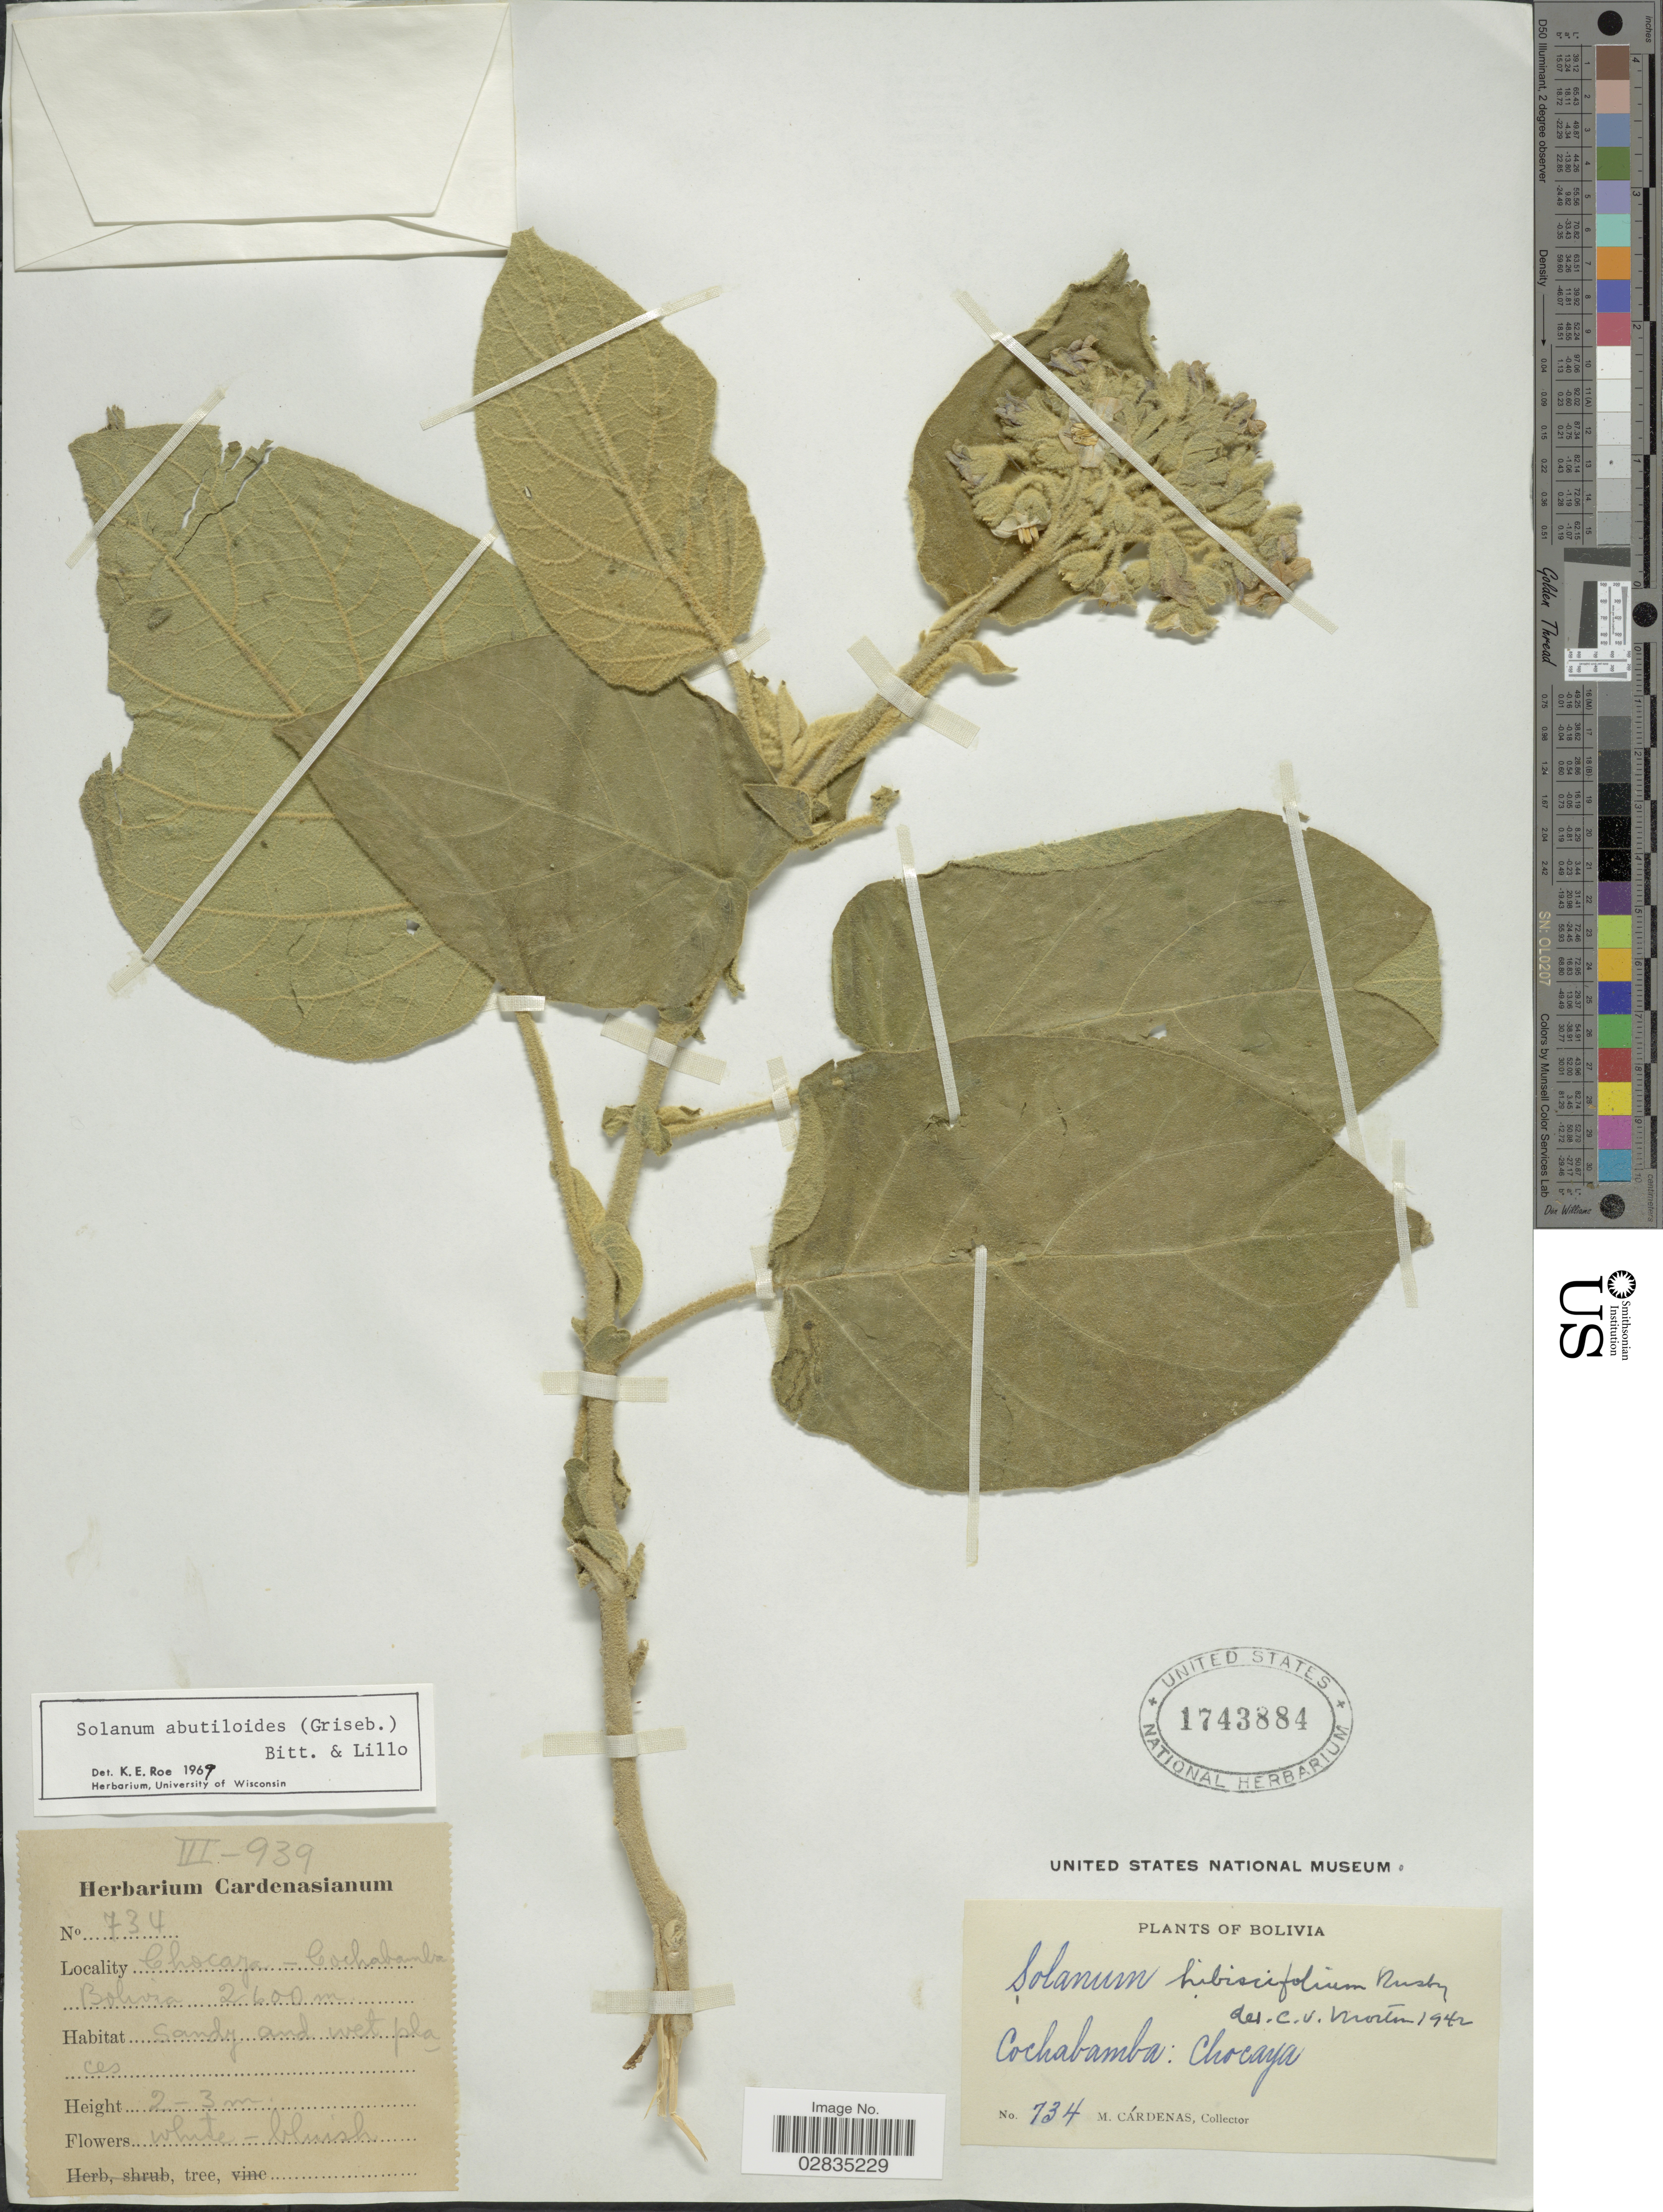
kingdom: Plantae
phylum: Tracheophyta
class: Magnoliopsida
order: Solanales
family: Solanaceae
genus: Solanum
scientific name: Solanum abutiloides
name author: (Griseb.) Bitter & Lillo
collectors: M. Cárdenas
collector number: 734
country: Bolivia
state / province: Cochabamba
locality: Chocaya.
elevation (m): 2600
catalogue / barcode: US 1743884